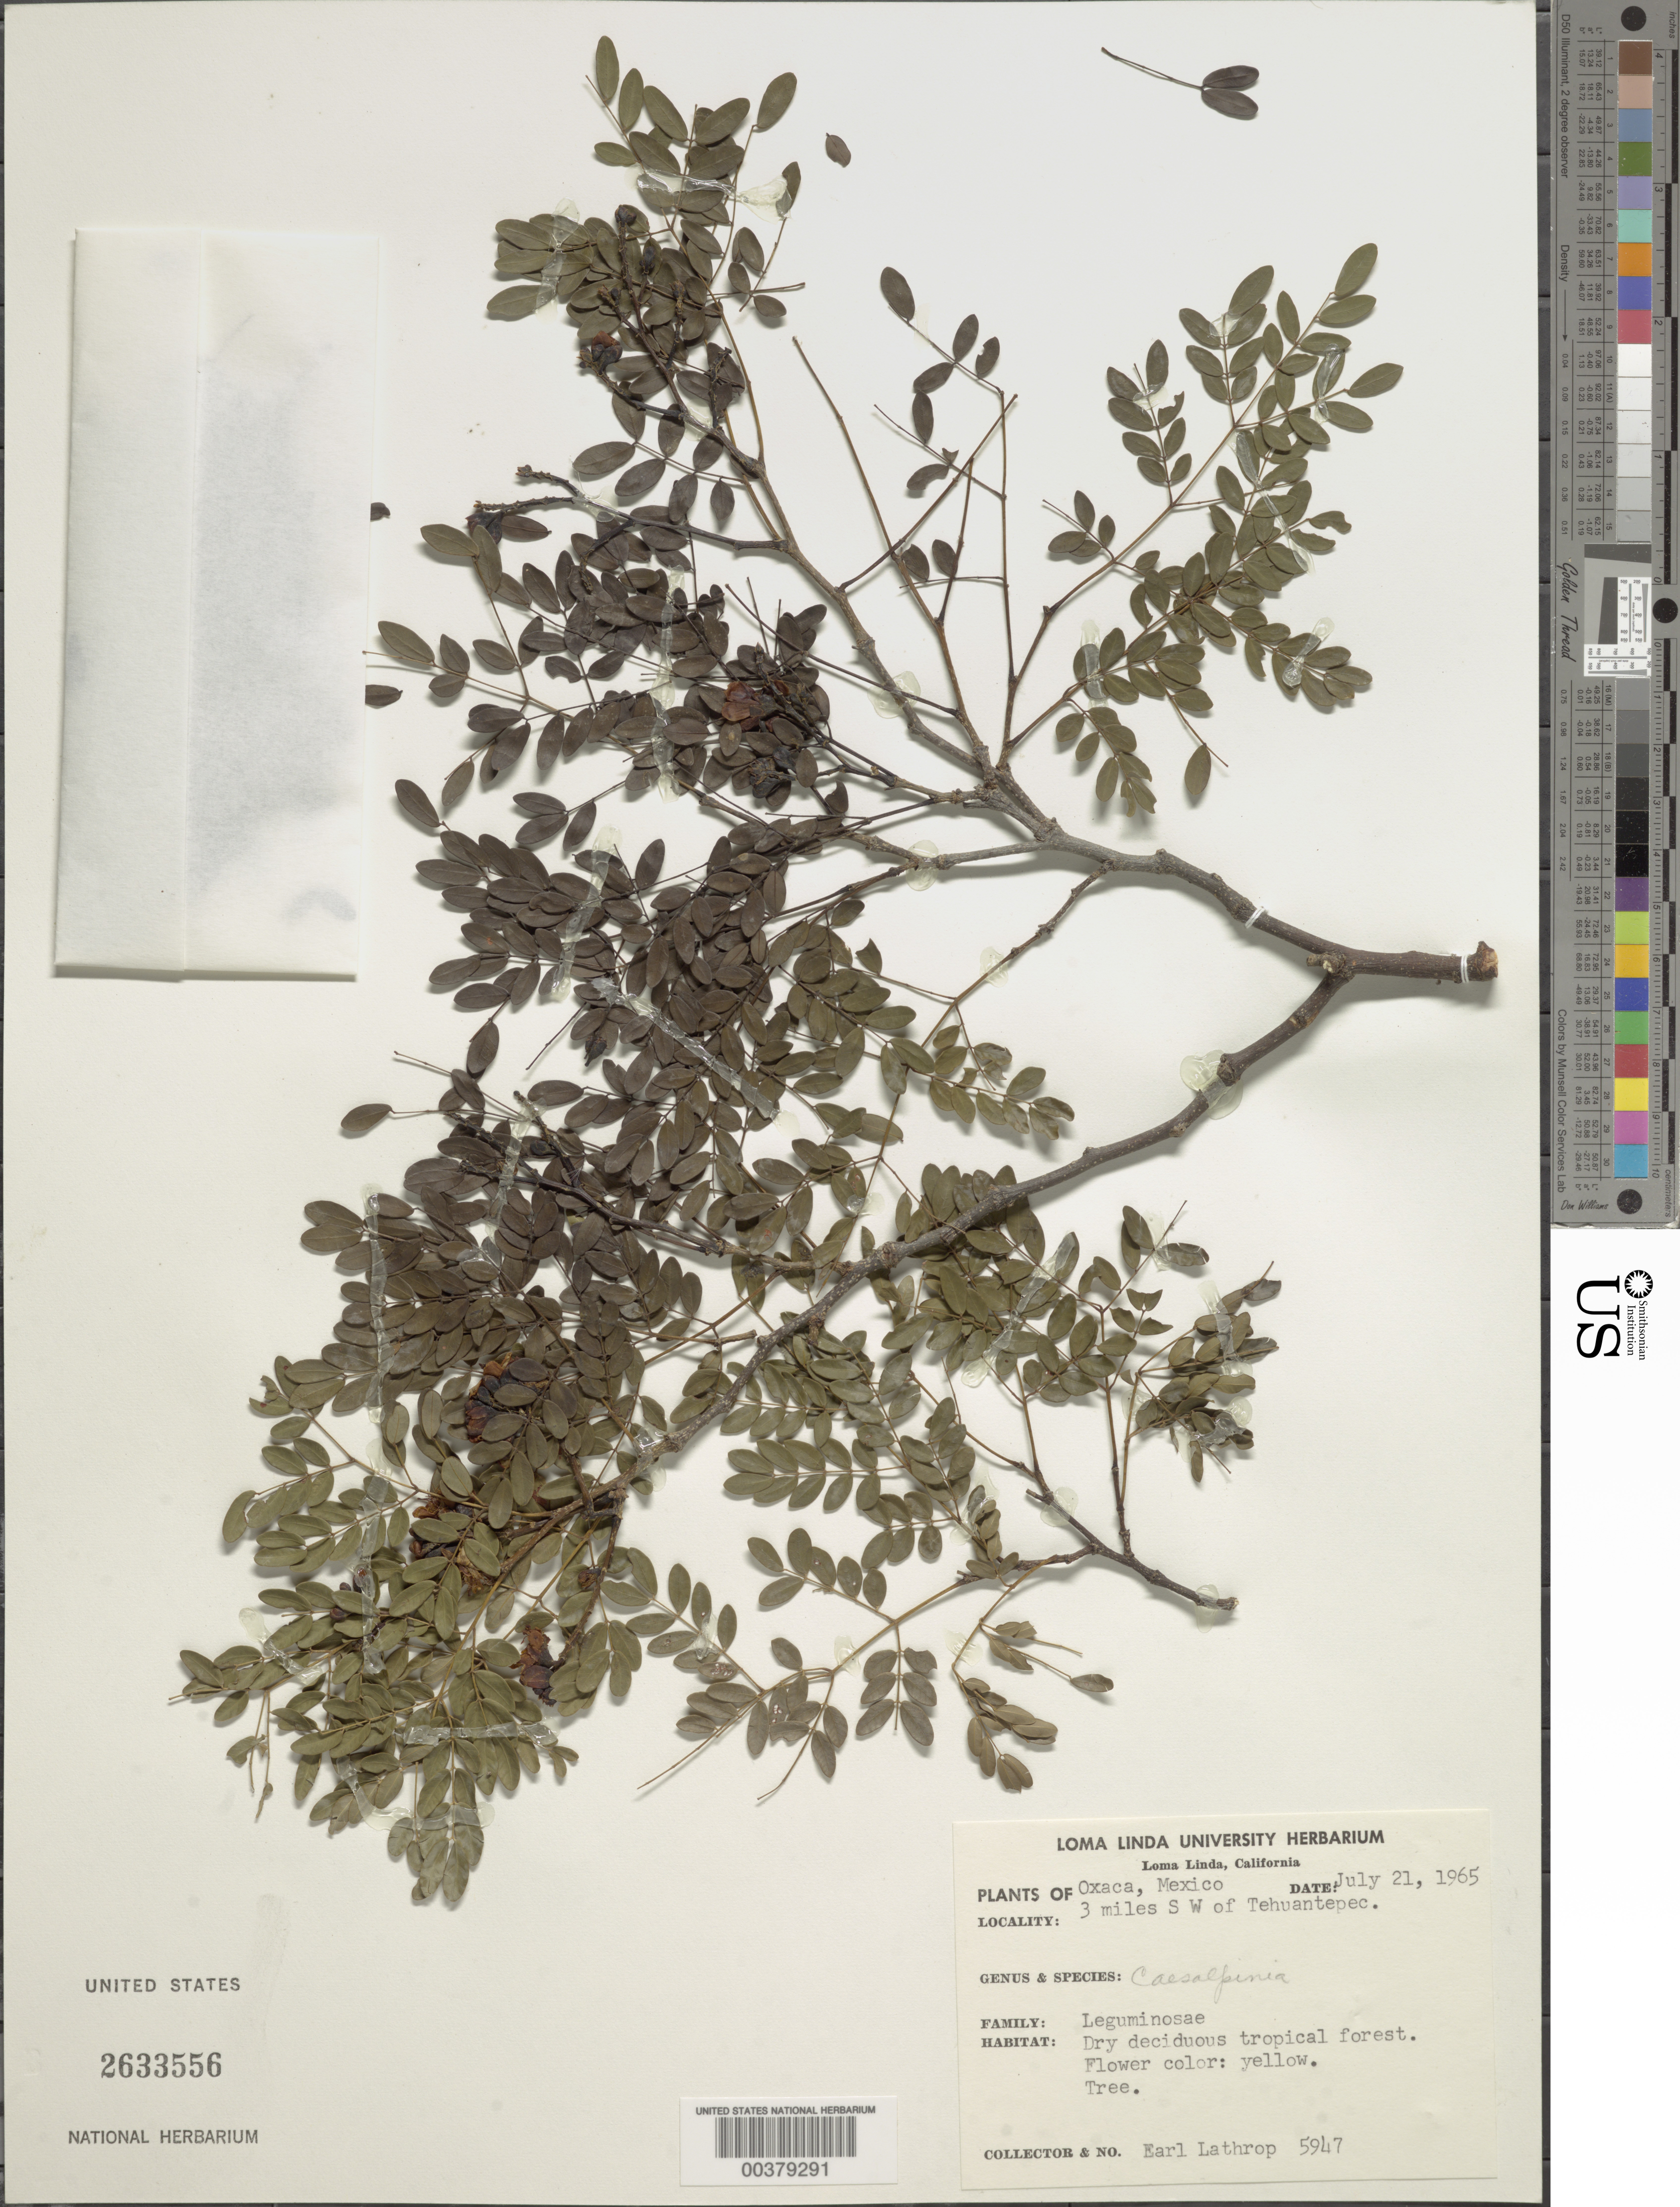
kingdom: Plantae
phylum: Tracheophyta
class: Magnoliopsida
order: Fabales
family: Fabaceae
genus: Caesalpinia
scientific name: Caesalpinia sp.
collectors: E. W. Lathrop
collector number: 5947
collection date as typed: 21 Jul 1965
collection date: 1965-07-21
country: Mexico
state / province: Oaxaca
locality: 3 mi SW of Tehuantepec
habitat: Tropical dry deciduous forest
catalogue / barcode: US 2633556